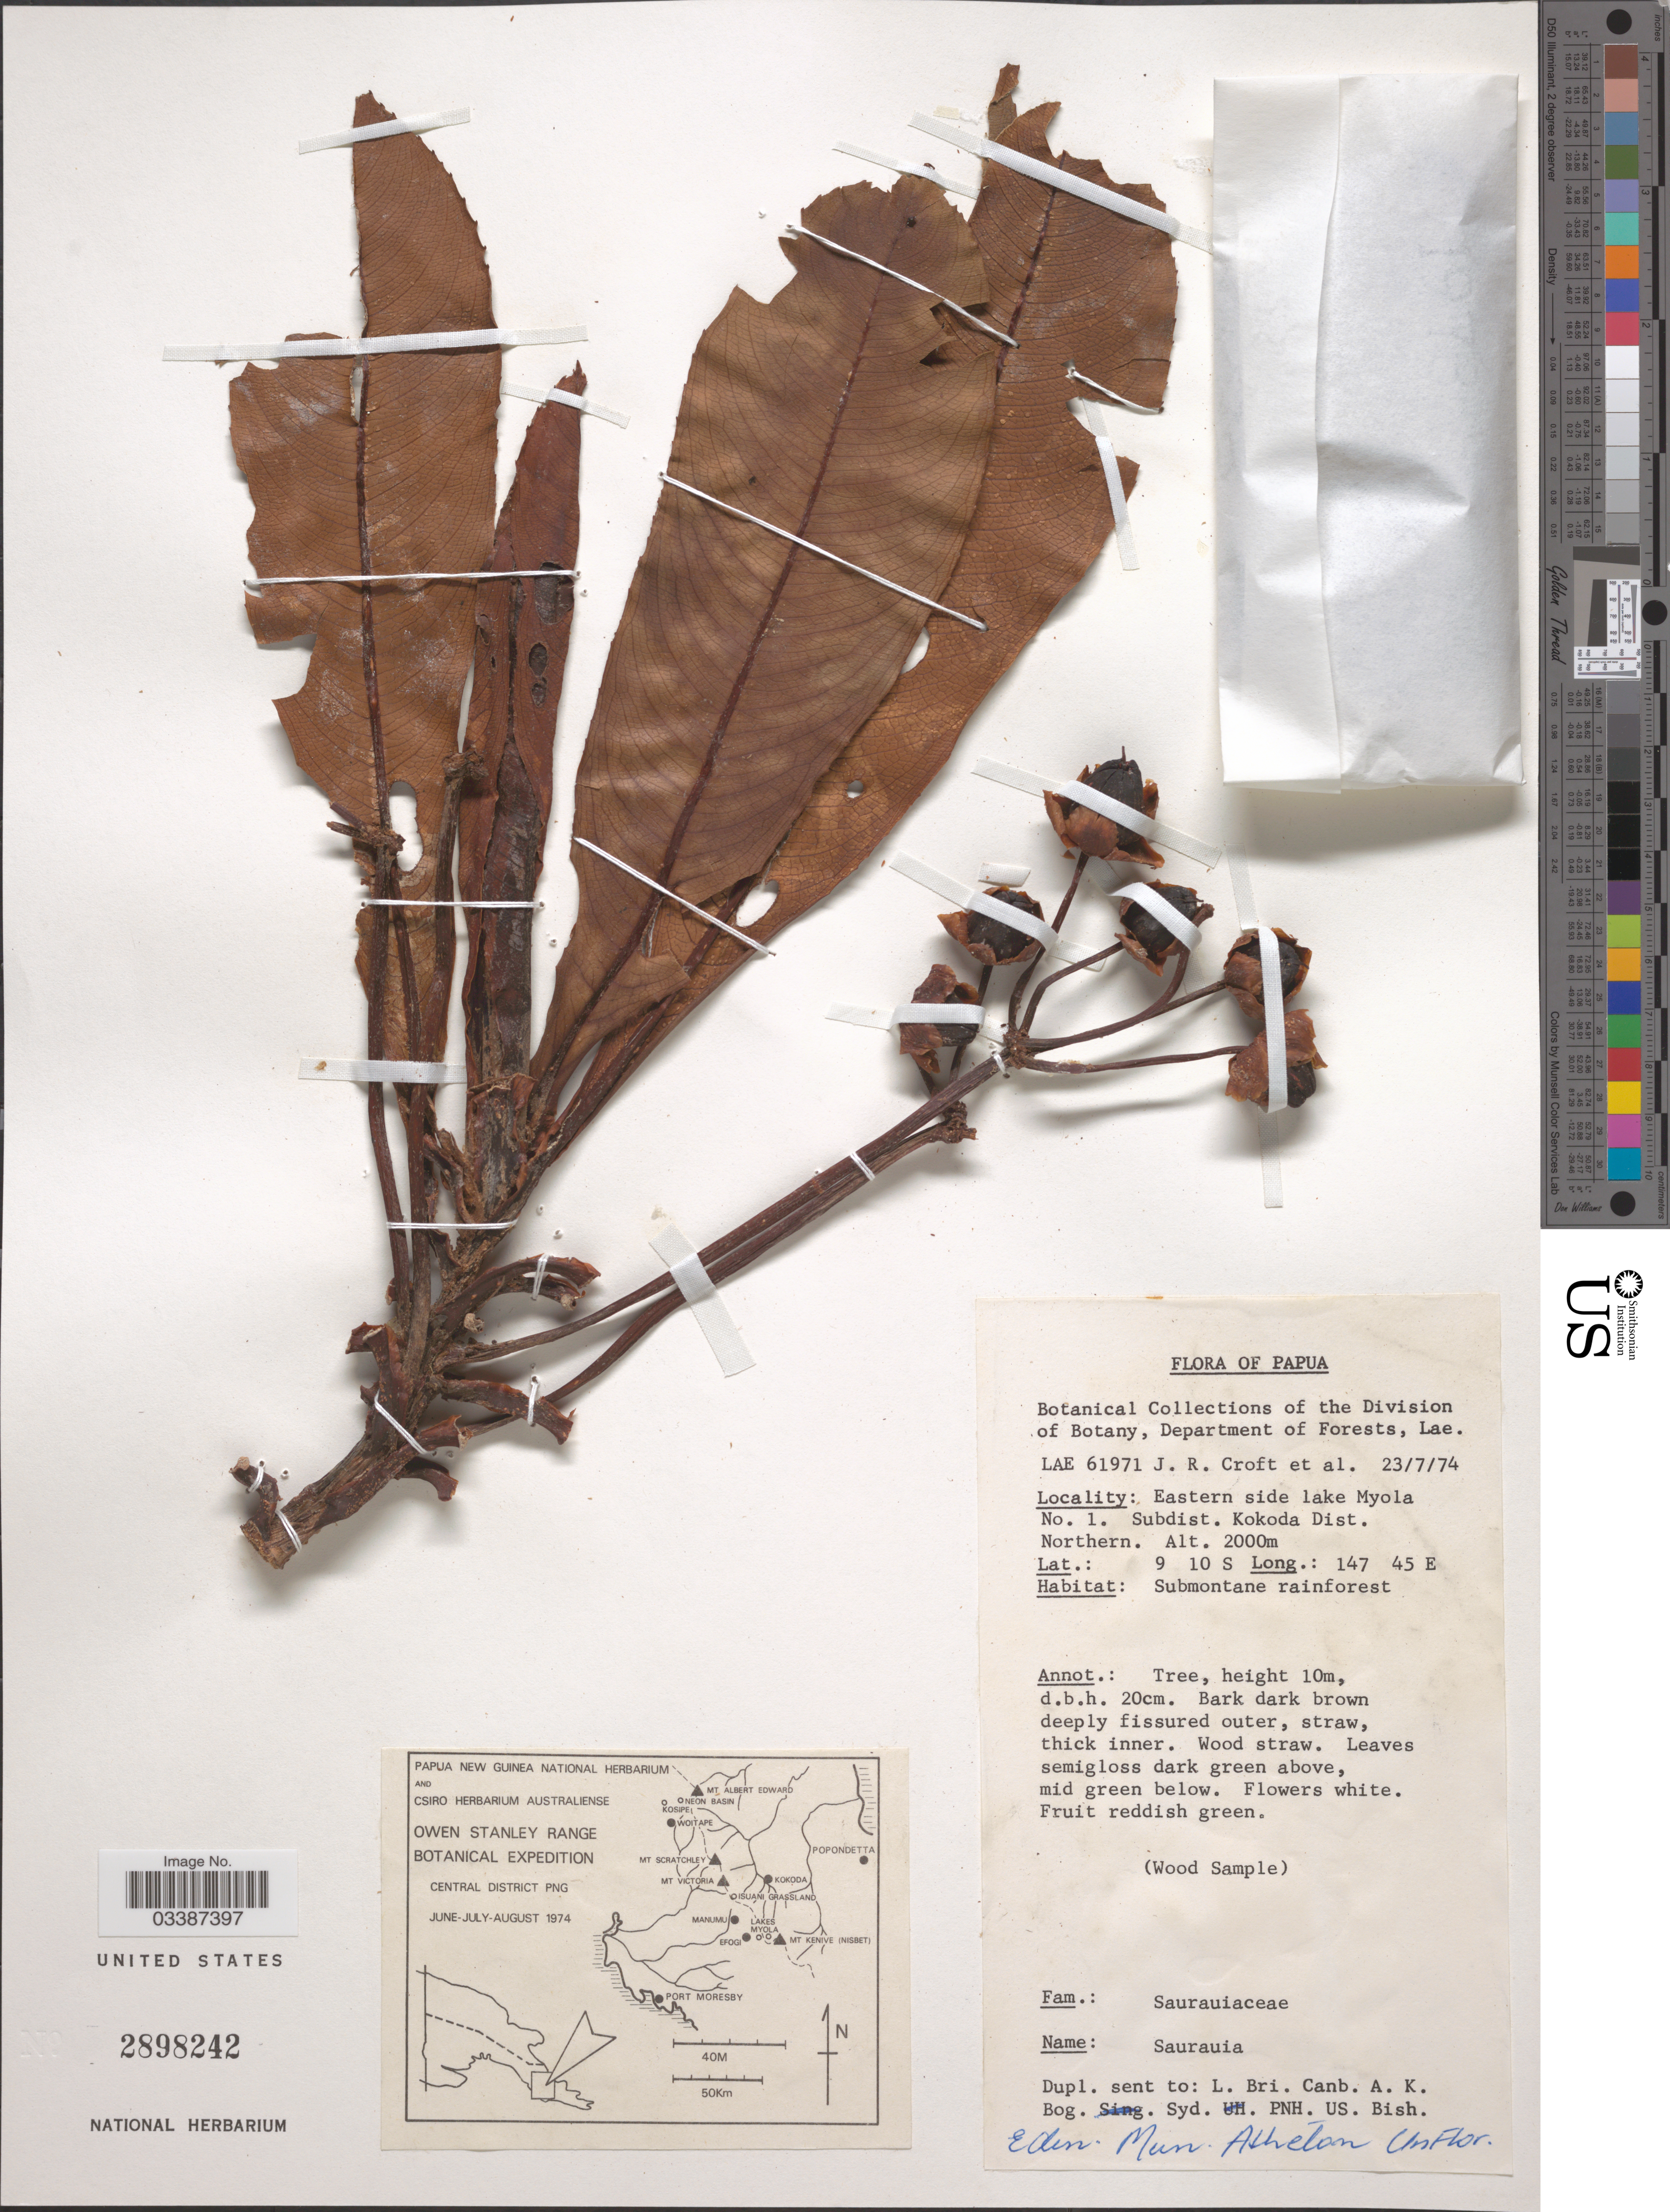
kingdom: Plantae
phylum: Tracheophyta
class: Magnoliopsida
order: Ericales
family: Actinidiaceae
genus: Saurauia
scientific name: Saurauia sp.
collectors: J. R. Croft & et al.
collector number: LAE 61971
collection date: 1974-07-23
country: Papua New Guinea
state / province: Northern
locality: Papua. Eastern side lake Myola No. 1. Subdist. Kokoda Dist. Northern.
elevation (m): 2000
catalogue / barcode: US 2898242